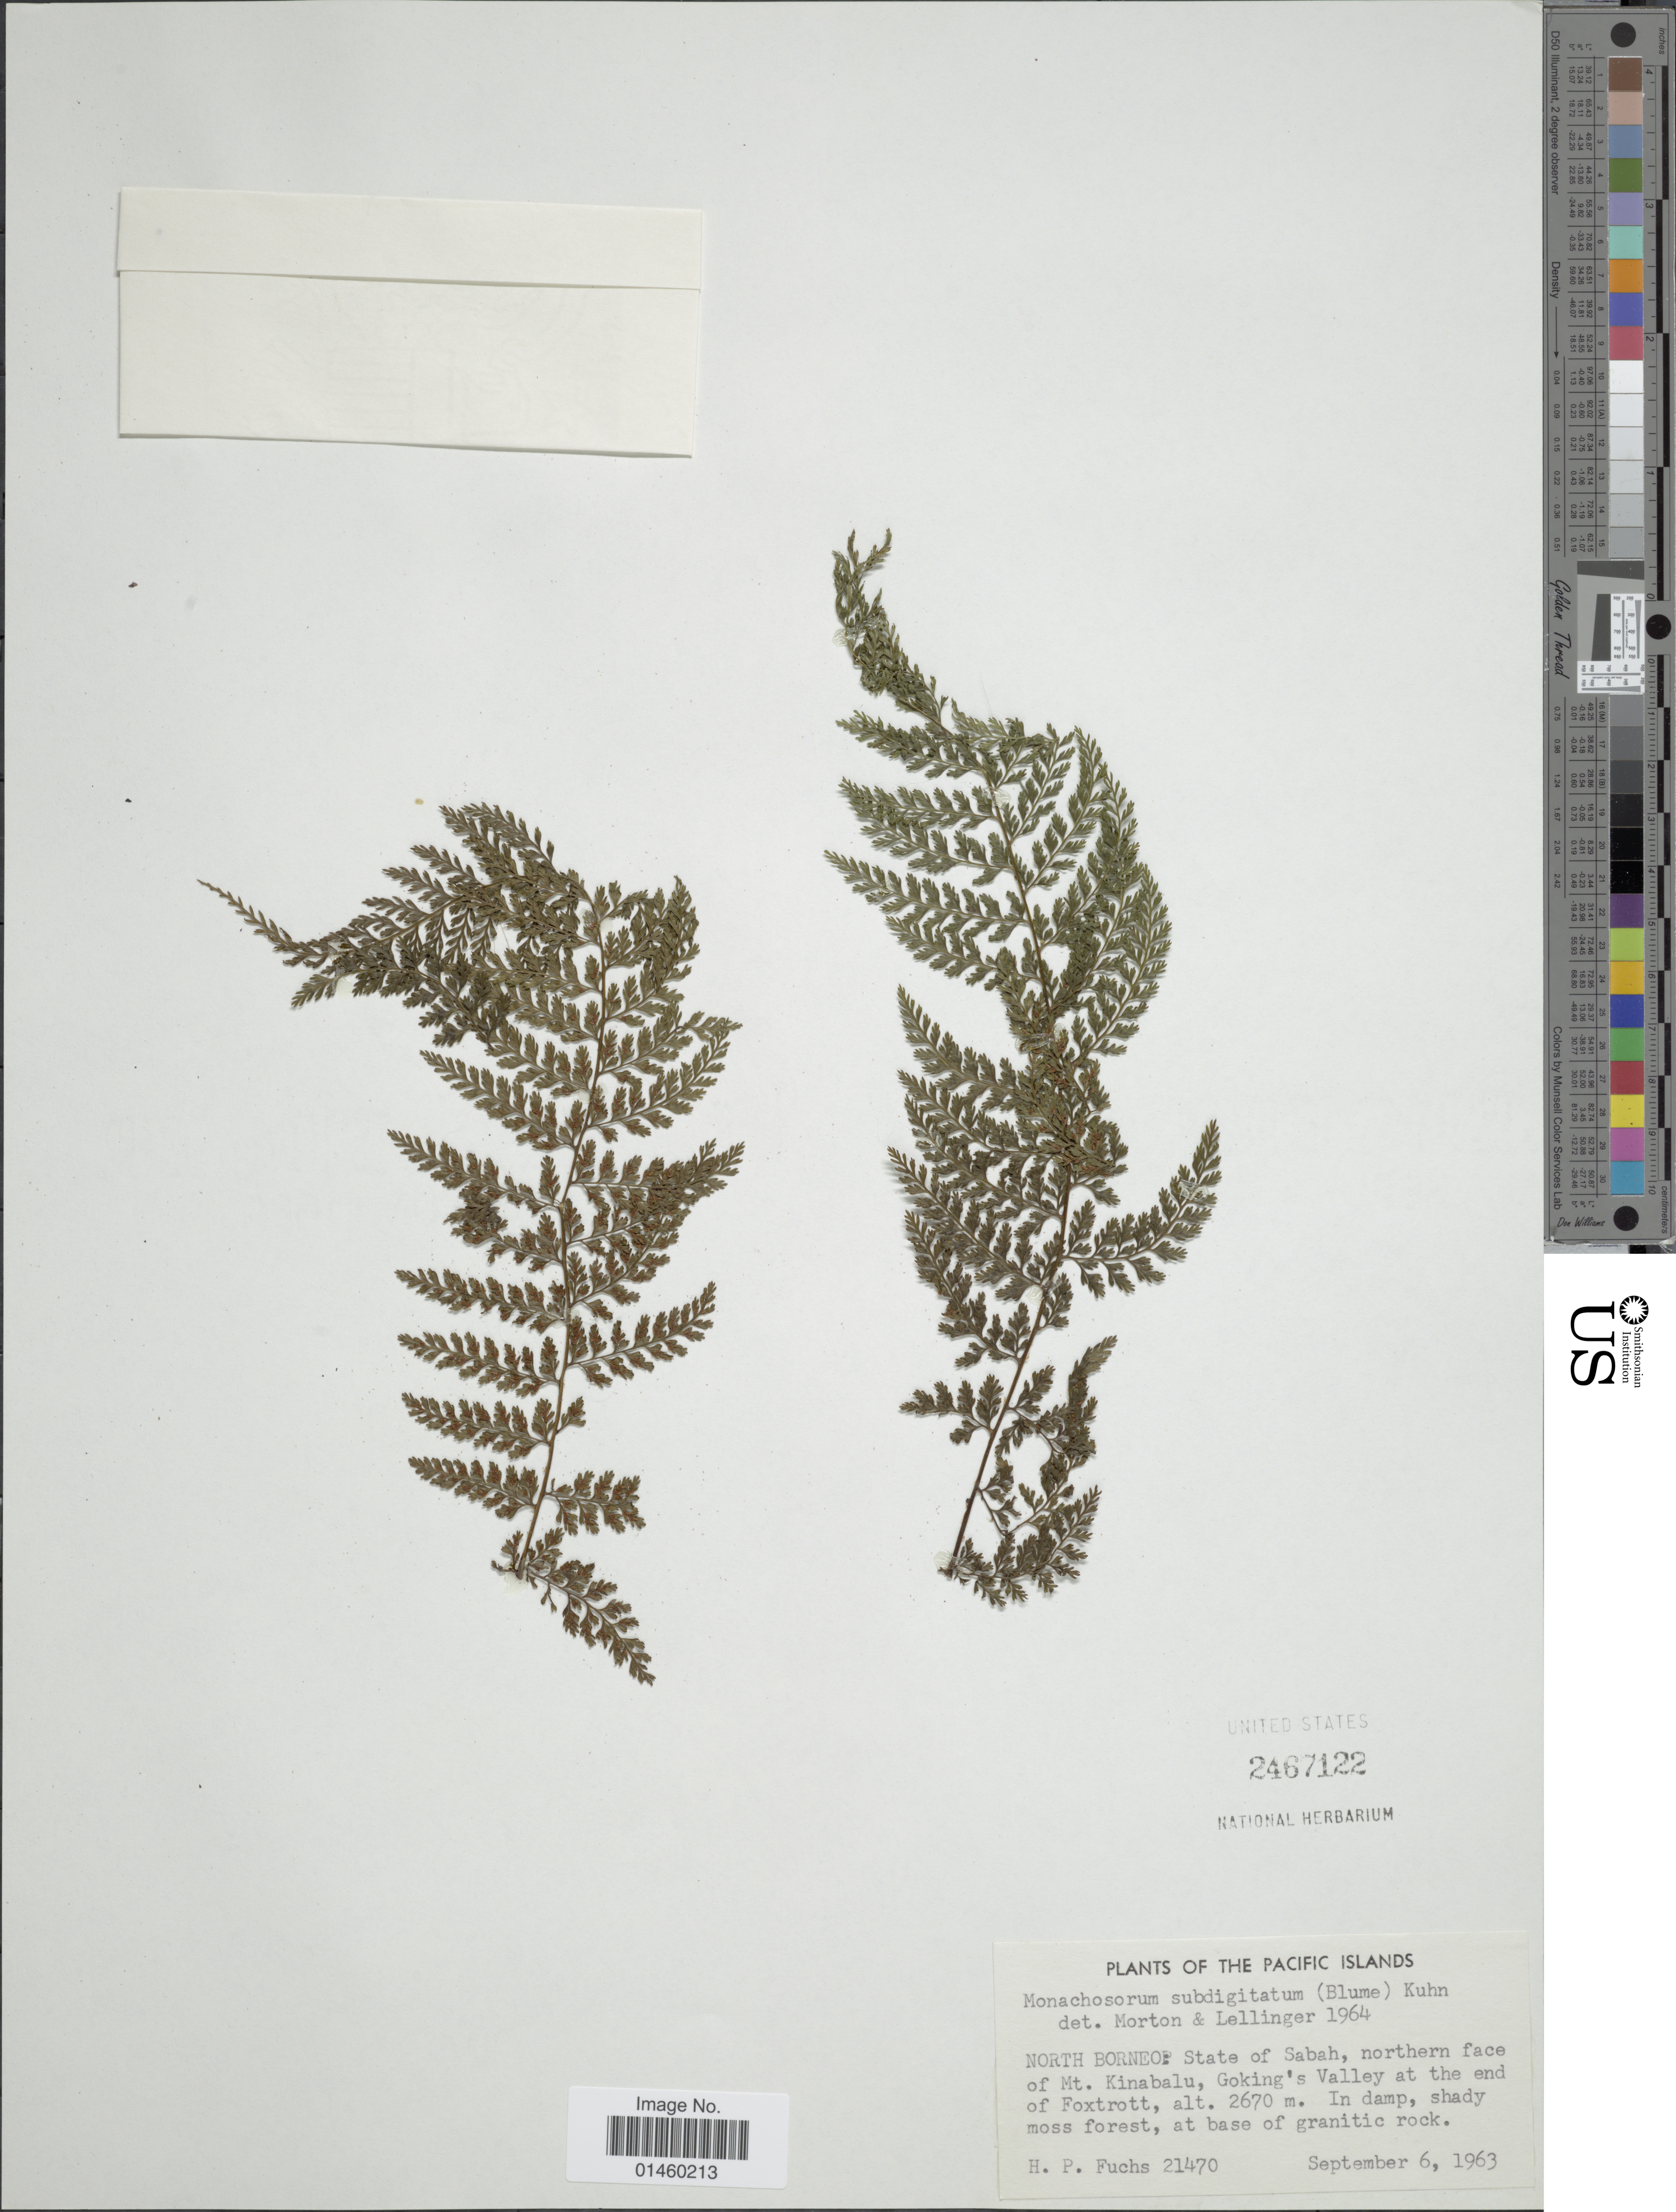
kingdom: Plantae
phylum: Tracheophyta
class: Polypodiopsida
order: Polypodiales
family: Dennstaedtiaceae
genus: Monachosorum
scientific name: Monachosorum subdigitatum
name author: (Blume) Kuhn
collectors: H. P. Fuchs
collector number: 21470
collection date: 1963-09-06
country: Malaysia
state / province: Sabah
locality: The Pacific Islands. North Borneo: State of Sabah, northern face of Mt. Kinabalu, Goking's Valley at the end of Foxtrott.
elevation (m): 2670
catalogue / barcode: US 2467122